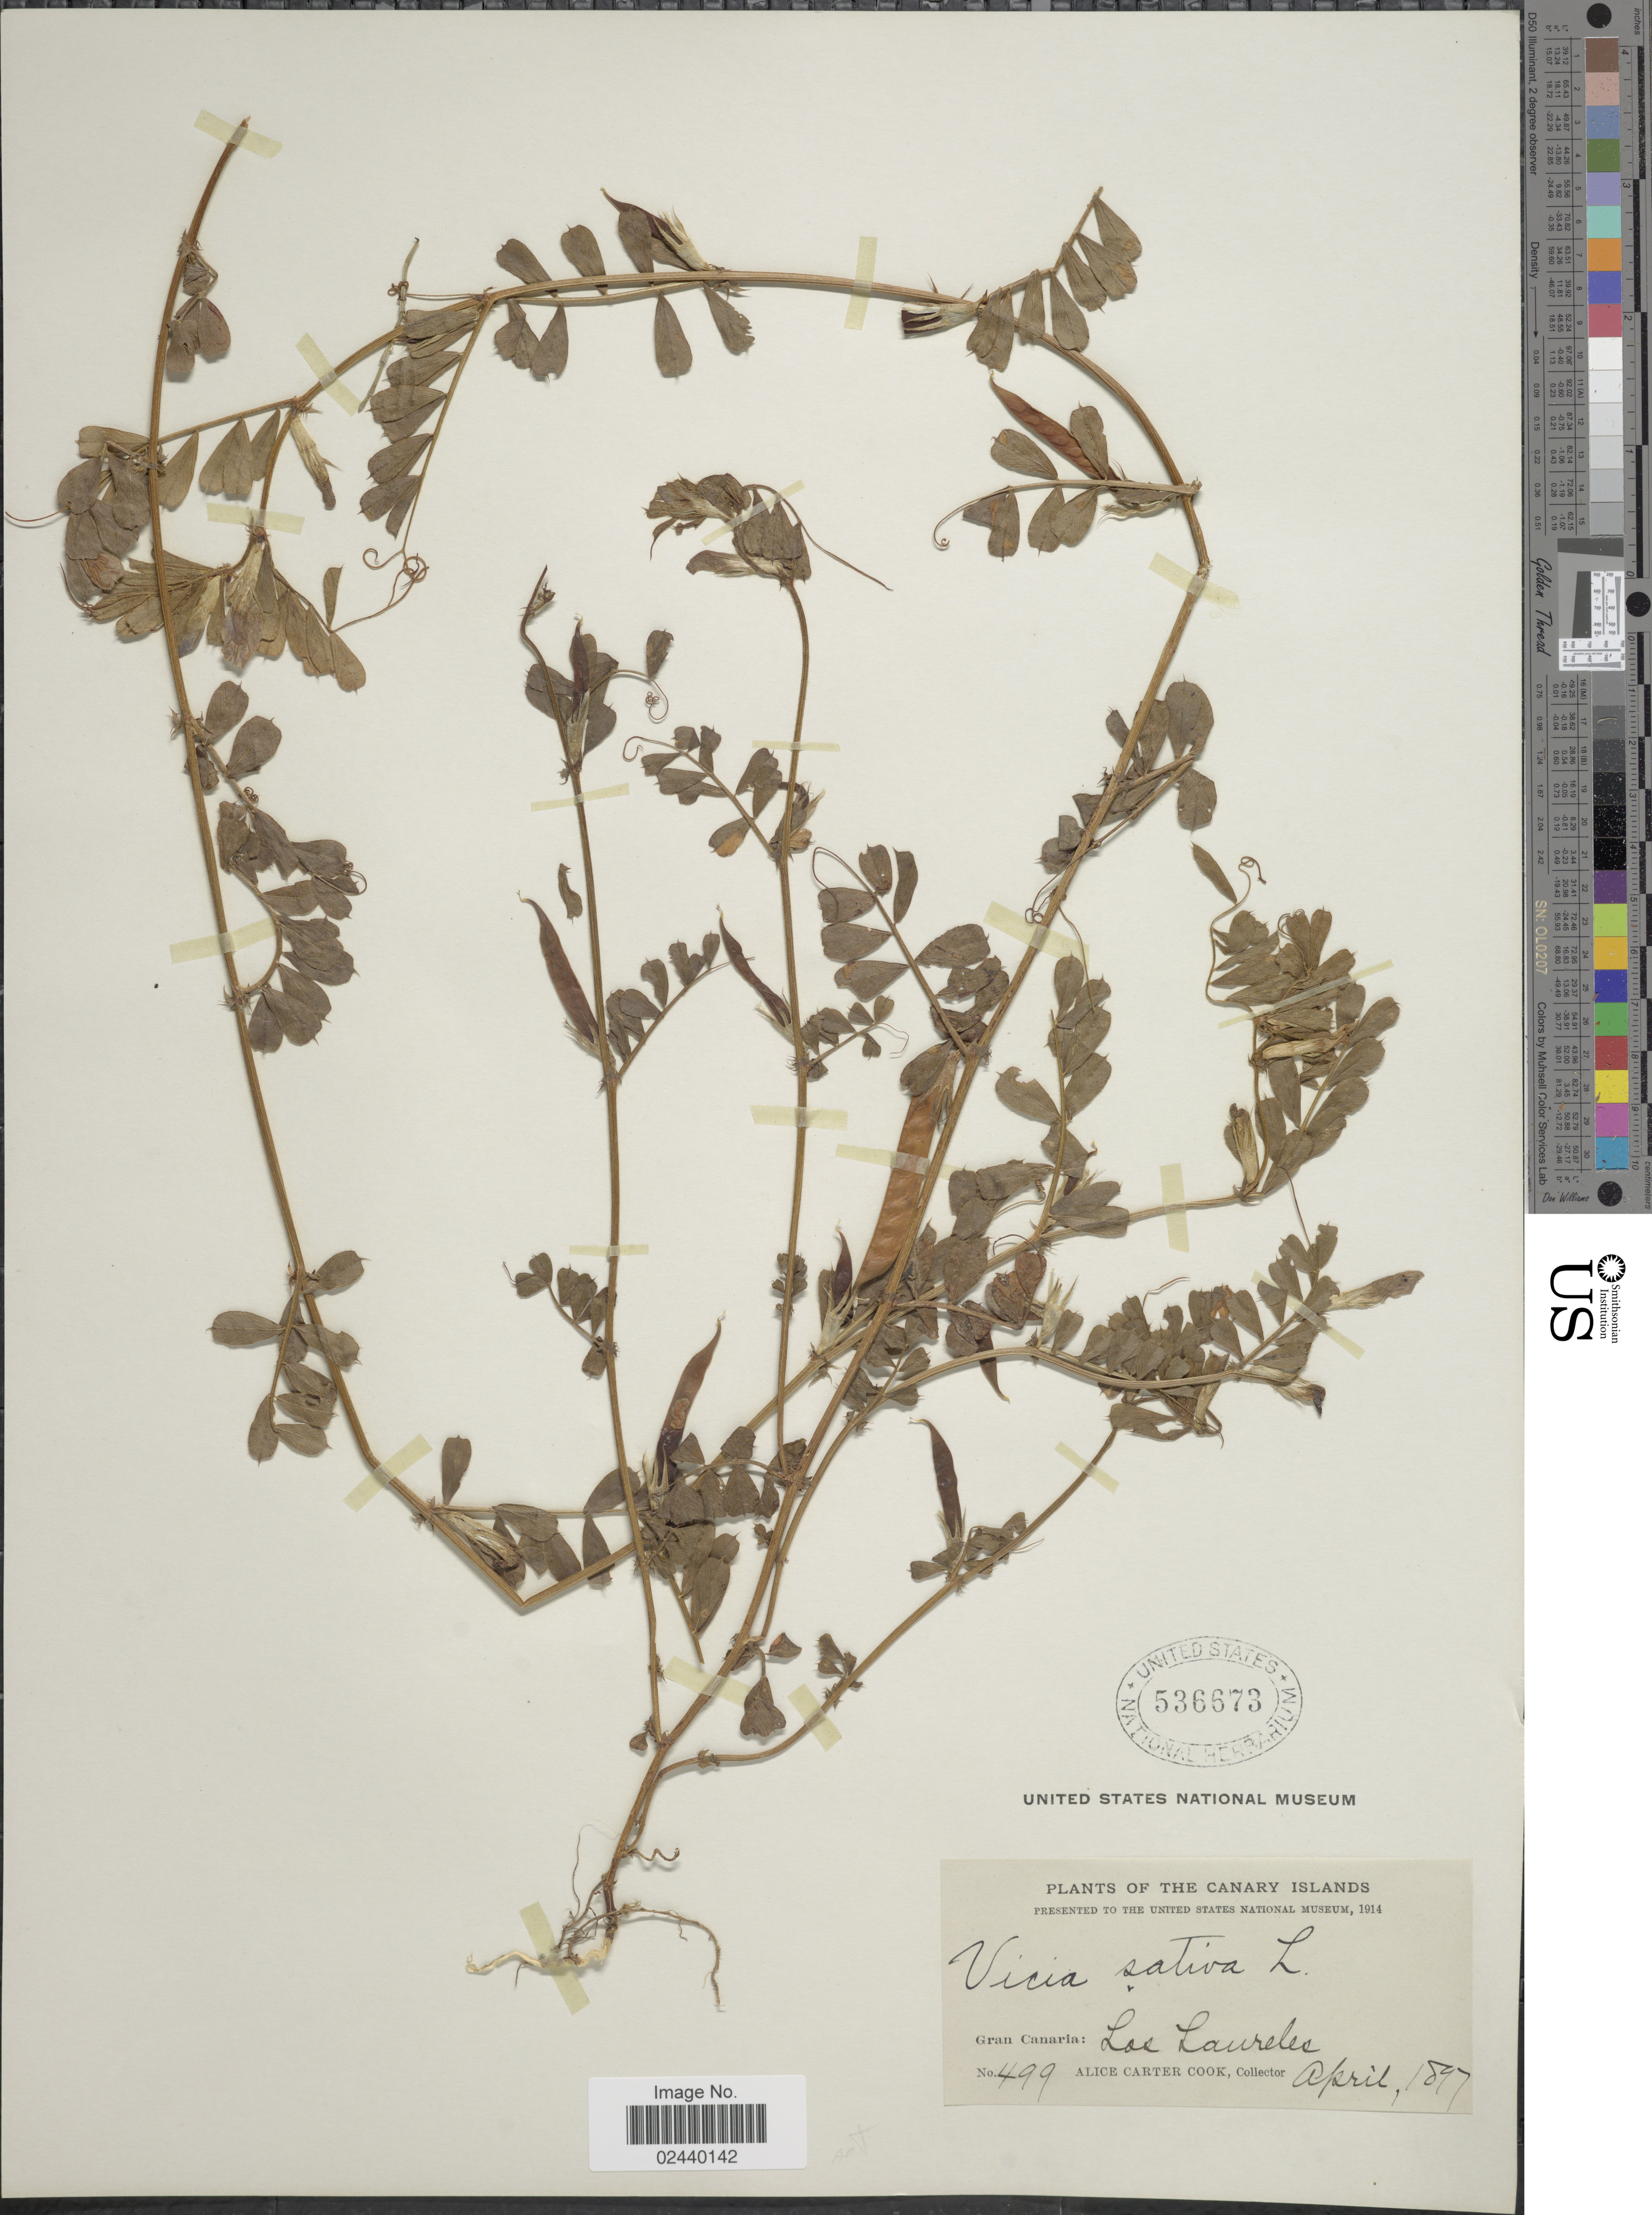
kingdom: Plantae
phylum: Tracheophyta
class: Magnoliopsida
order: Fabales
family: Fabaceae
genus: Vicia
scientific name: Vicia sativa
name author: L.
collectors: Alice C. Cook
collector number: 499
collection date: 1897-04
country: Spain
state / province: Canarias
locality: The Canary Islands, Gran Canaria: Los Laureles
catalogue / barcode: US 536673